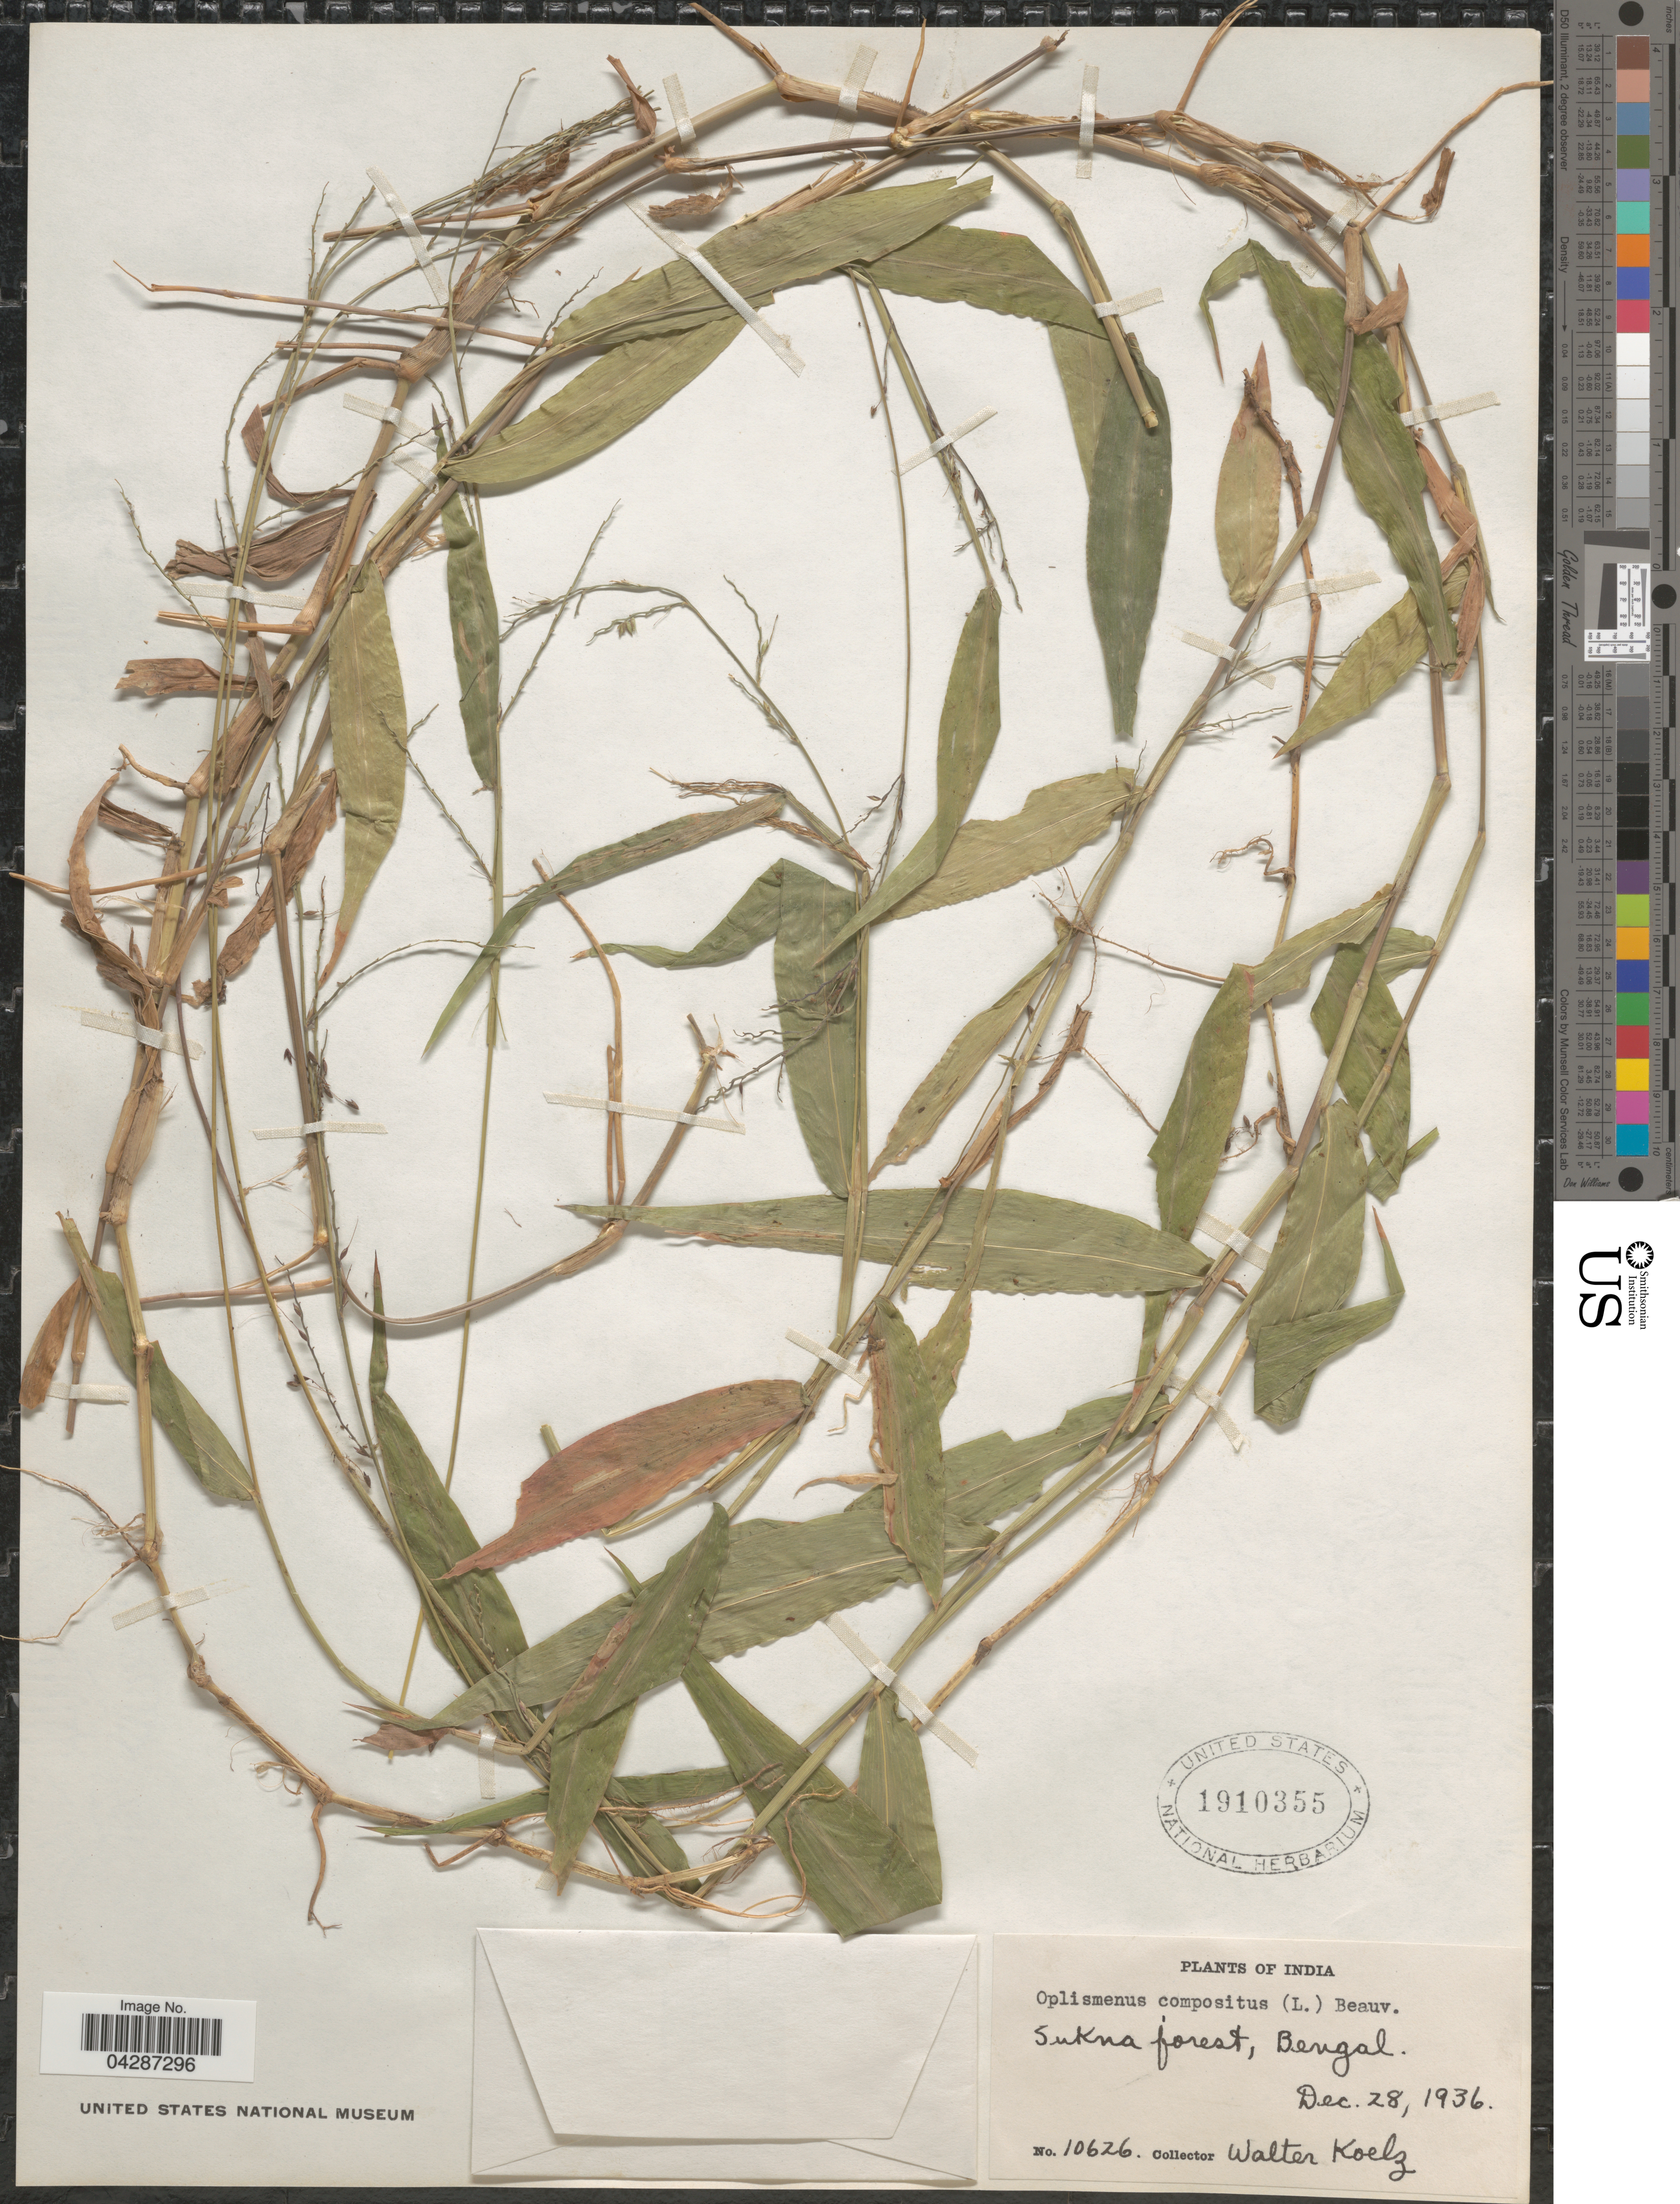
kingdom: Plantae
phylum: Tracheophyta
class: Liliopsida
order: Poales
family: Poaceae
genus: Oplismenus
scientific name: Oplismenus compositus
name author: (L.) P. Beauv.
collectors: W. N. Koelz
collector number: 10626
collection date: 1936-12-28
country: India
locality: Sukna forest, Bengal.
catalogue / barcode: US 1910355